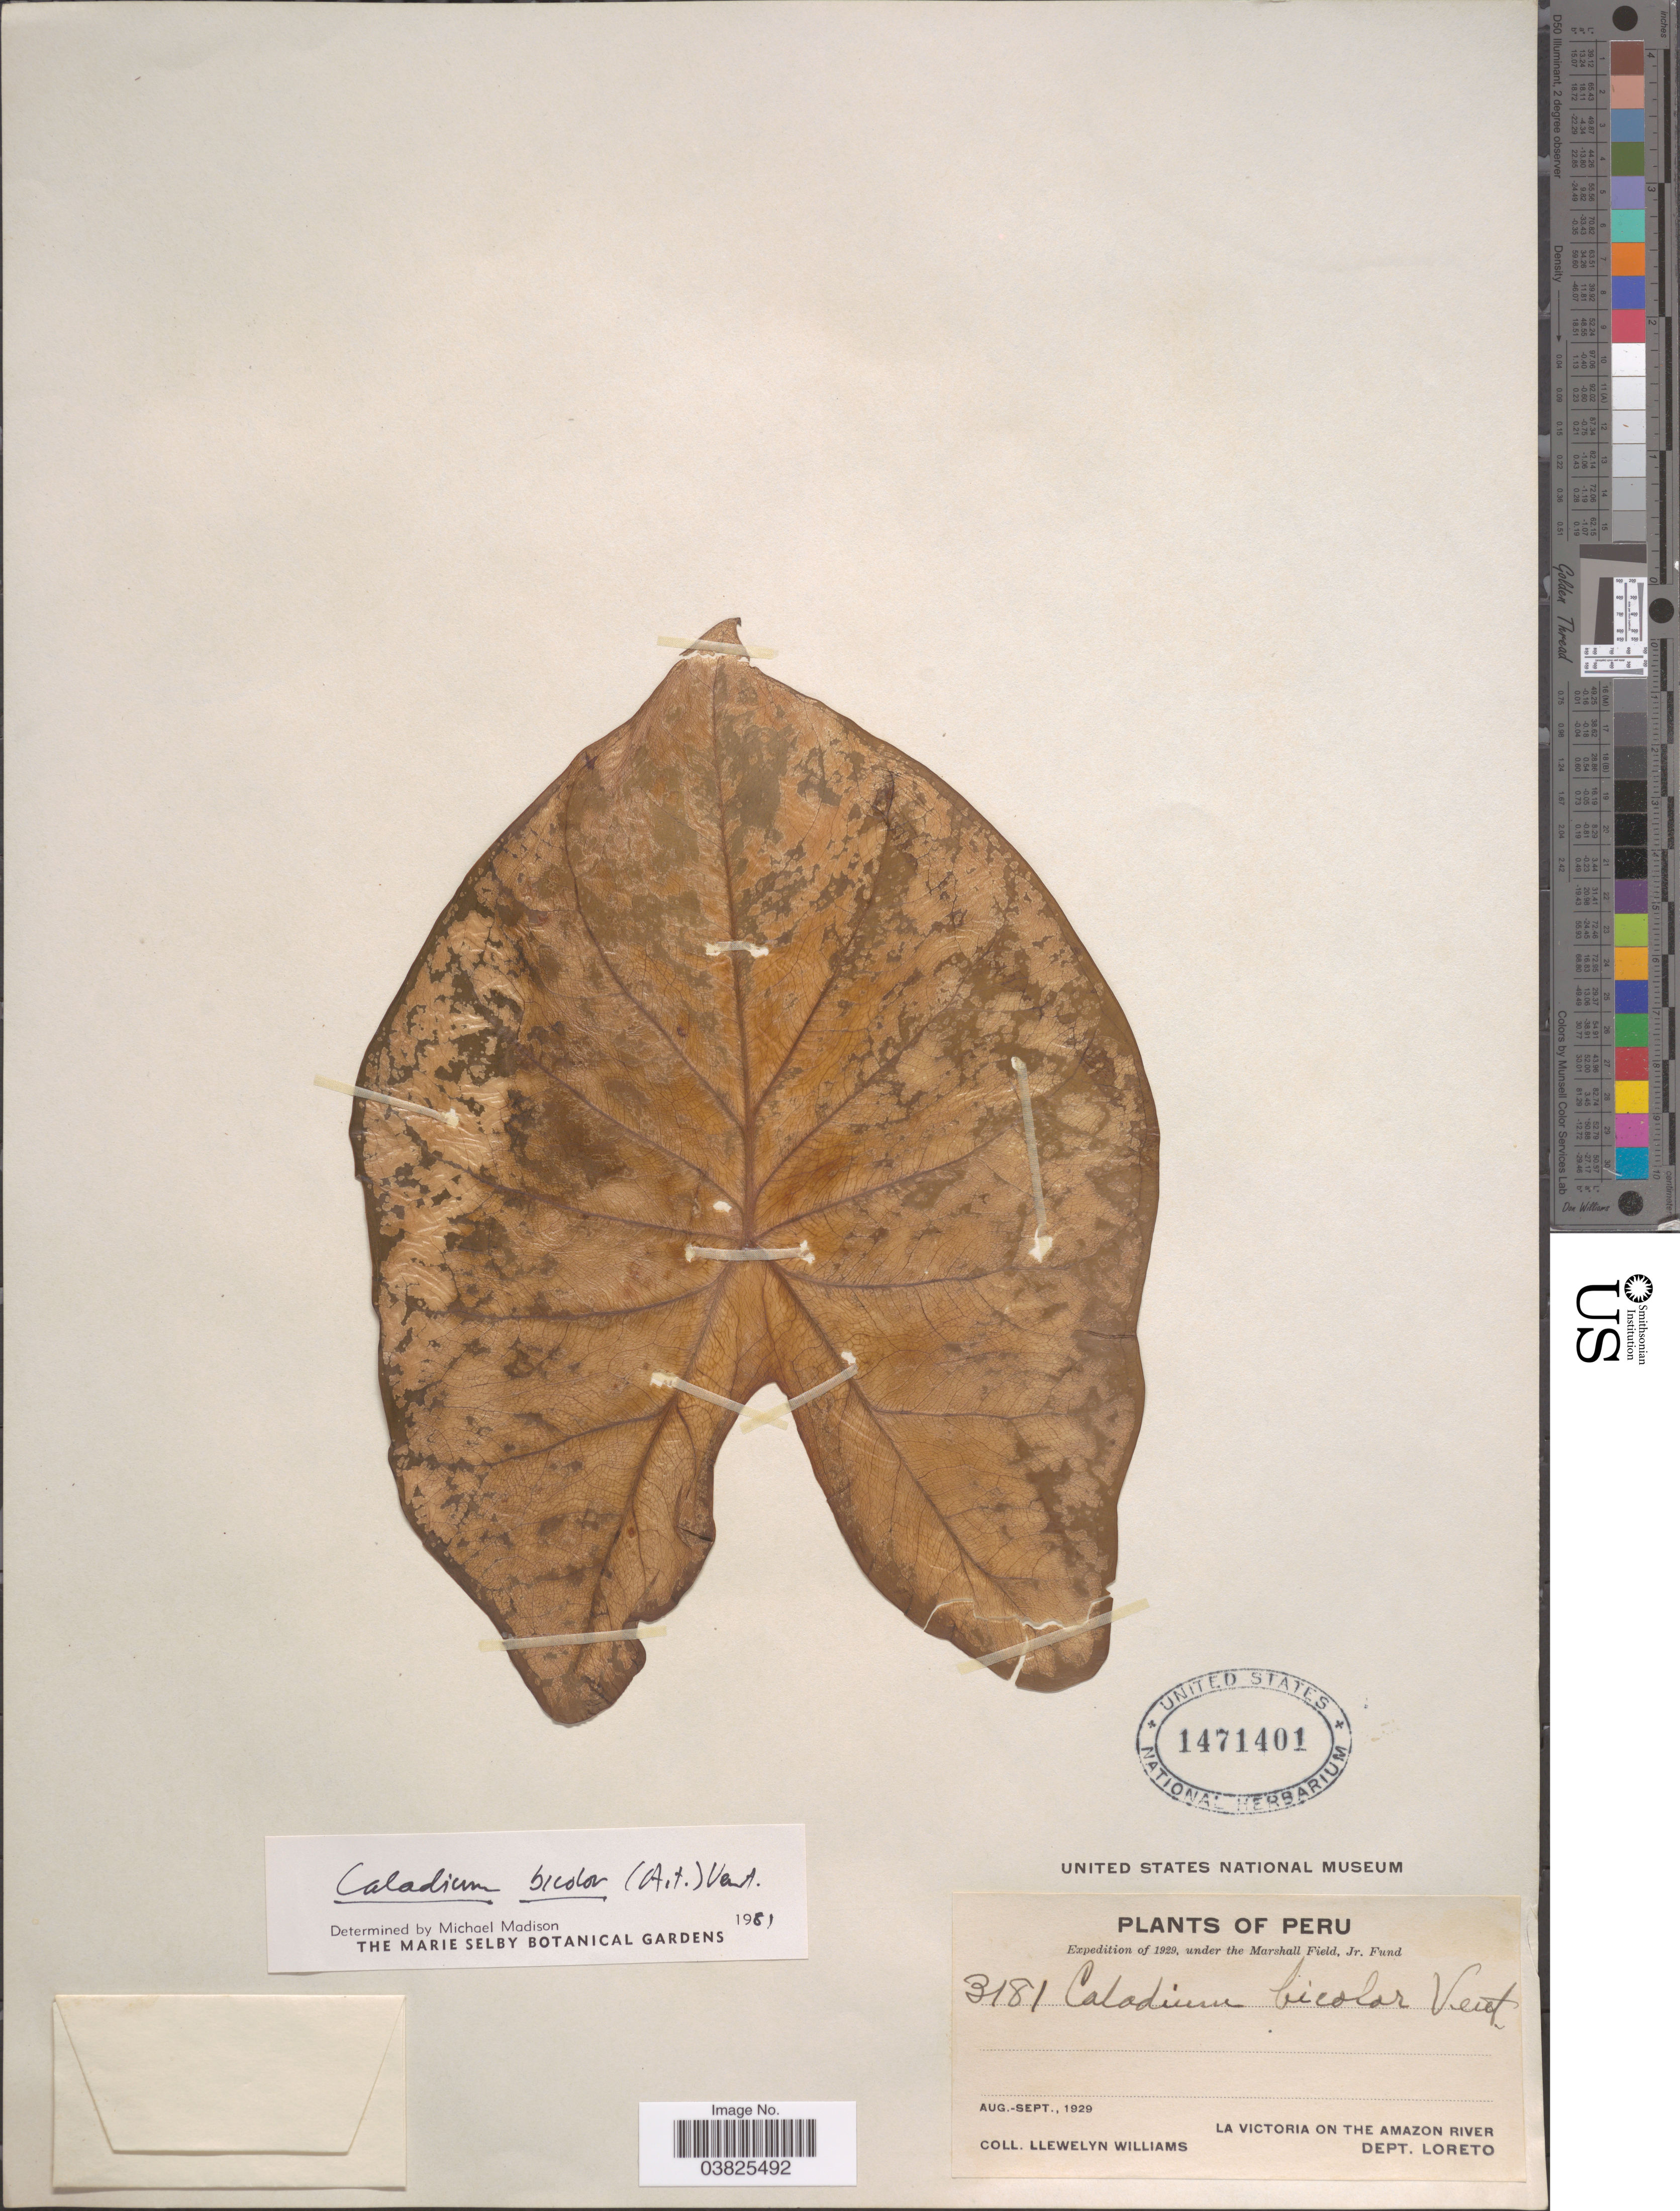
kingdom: Plantae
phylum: Tracheophyta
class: Liliopsida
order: Alismatales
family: Araceae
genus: Caladium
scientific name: Caladium bicolor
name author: (Aiton) Vent.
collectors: Ll. Williams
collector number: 3181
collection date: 1929-08/1929-09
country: Peru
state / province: Loreto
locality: La Victoria on the Amazon River. Dept. Loreto.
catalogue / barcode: US 1471401